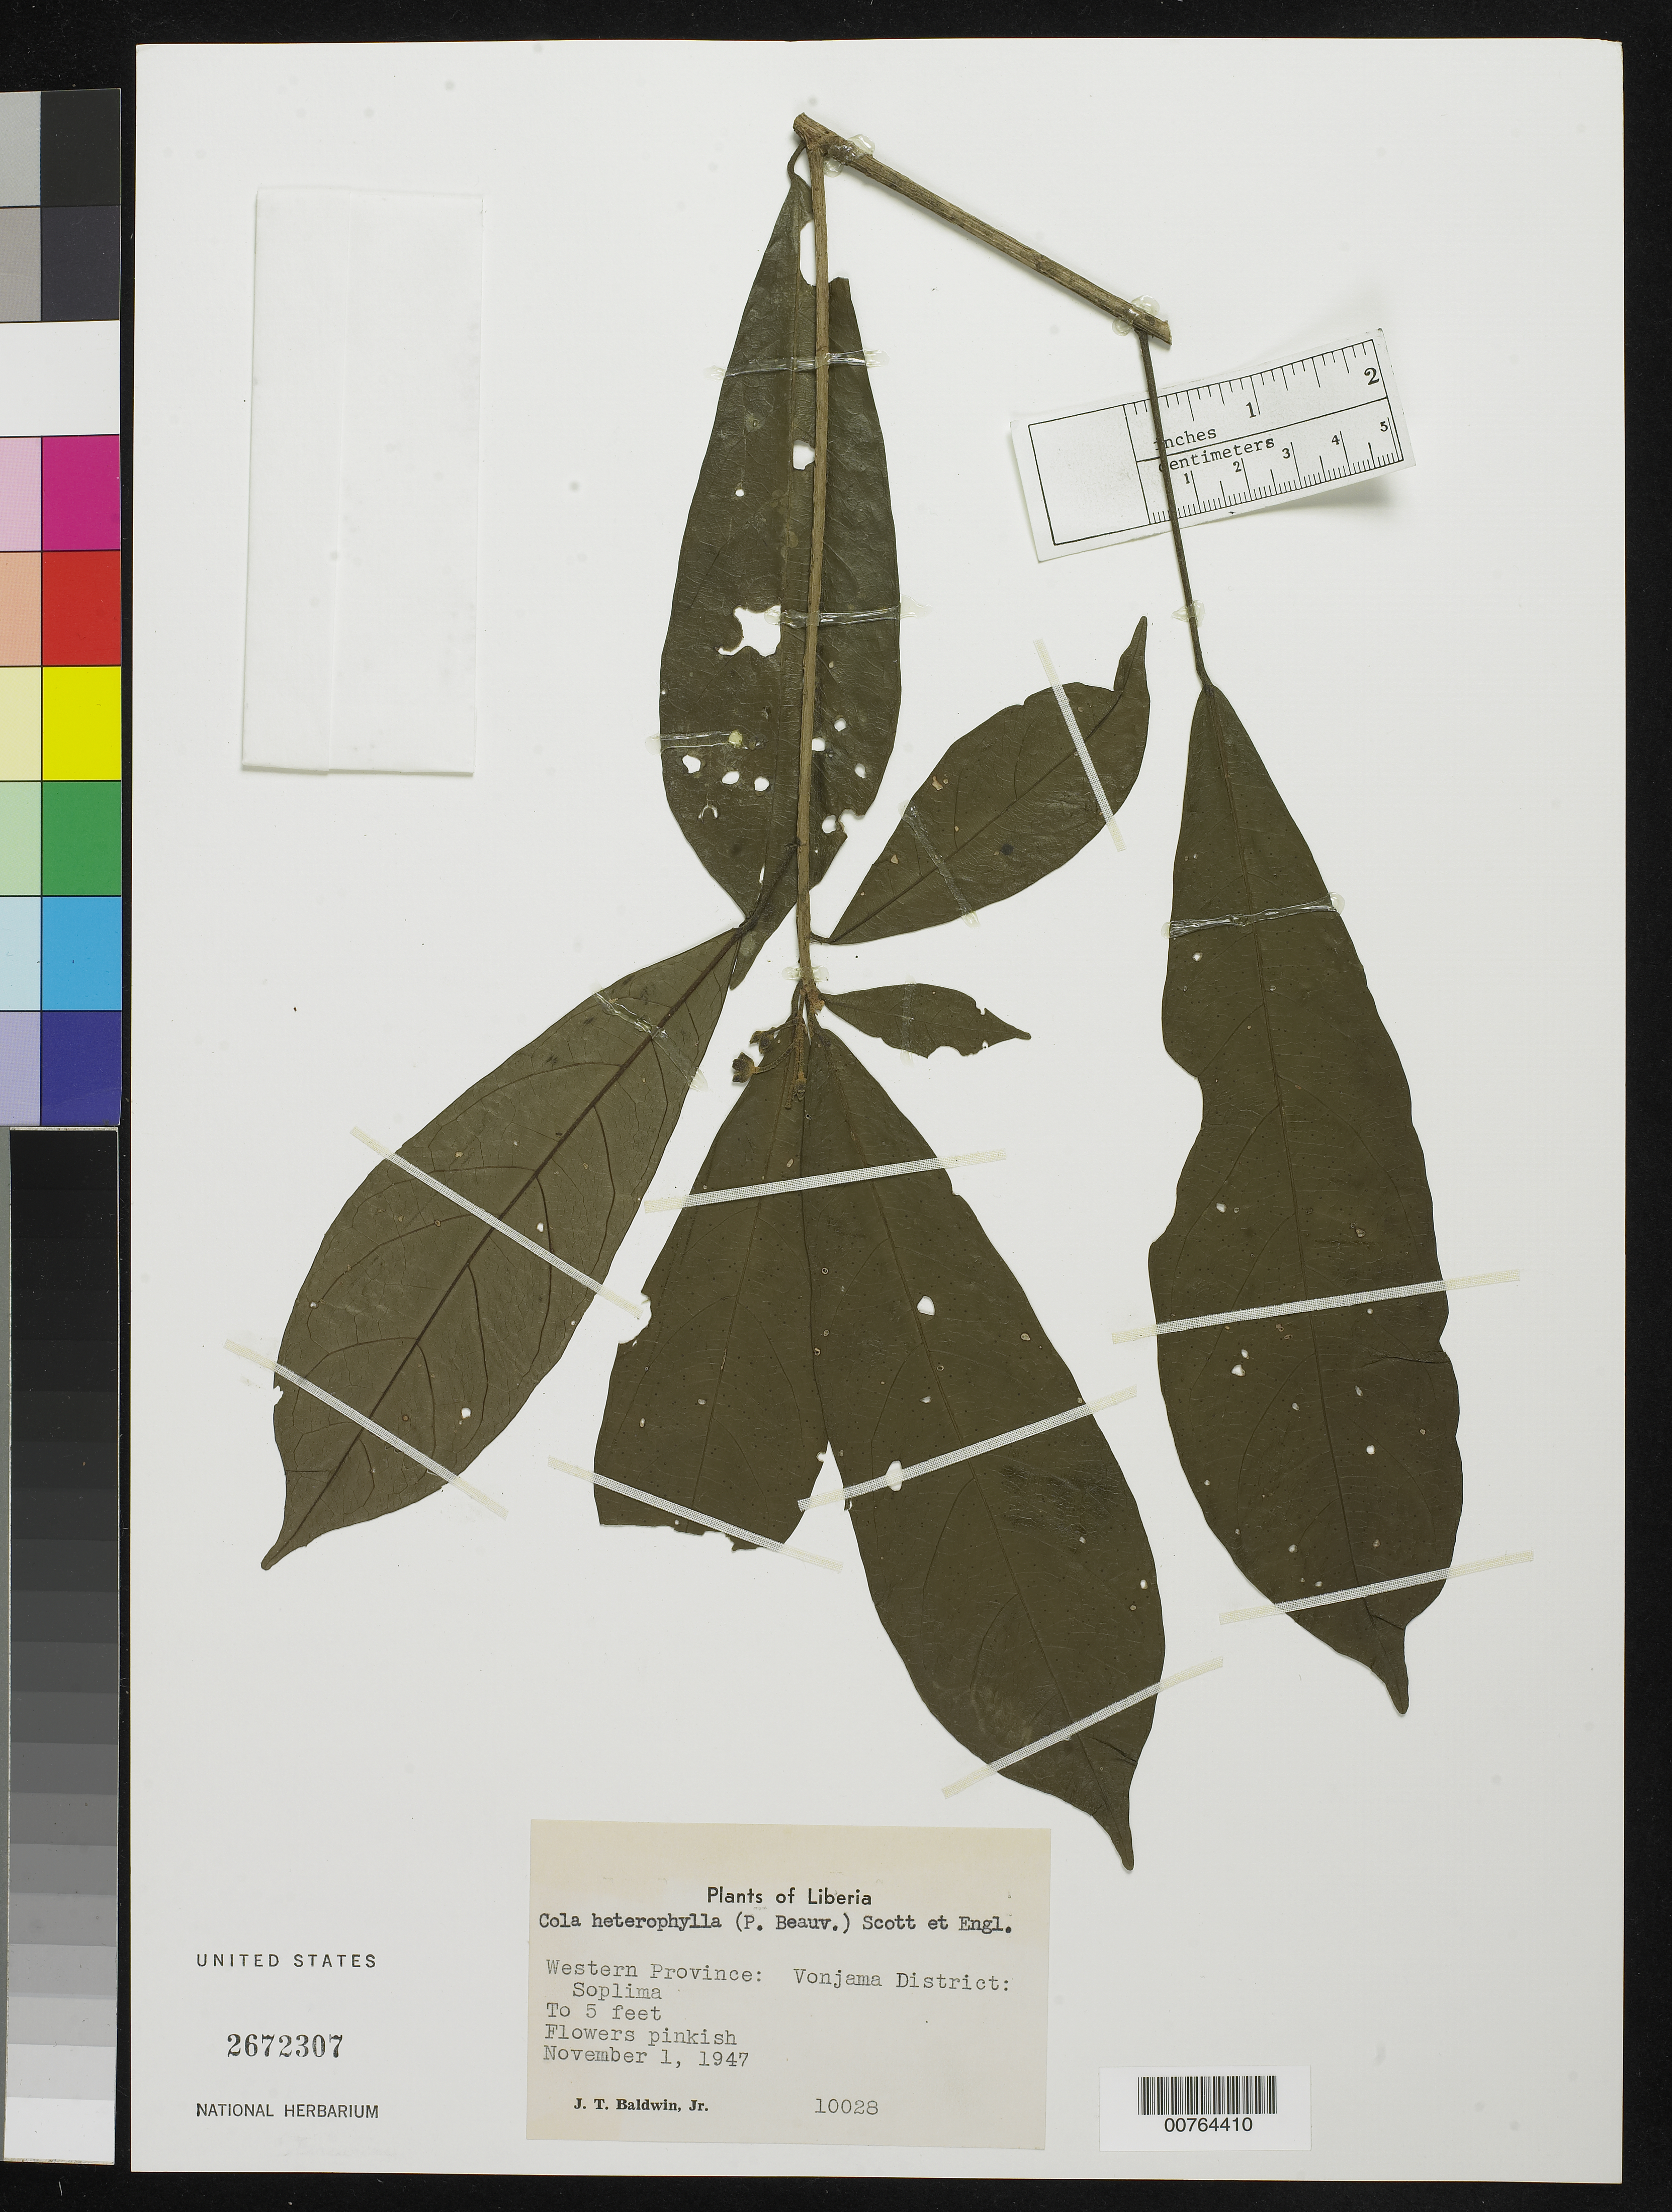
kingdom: Plantae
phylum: Tracheophyta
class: Magnoliopsida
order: Malvales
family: Malvaceae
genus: Cola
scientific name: Cola heterophylla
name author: (P. Beauv.) Schott & Endl.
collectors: J. T. Baldwin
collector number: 10028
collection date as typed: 01 Nov 1947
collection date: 1947-11-01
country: Liberia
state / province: Lofa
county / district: Soplima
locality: Western Province: Vonjama District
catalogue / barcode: US 2672307